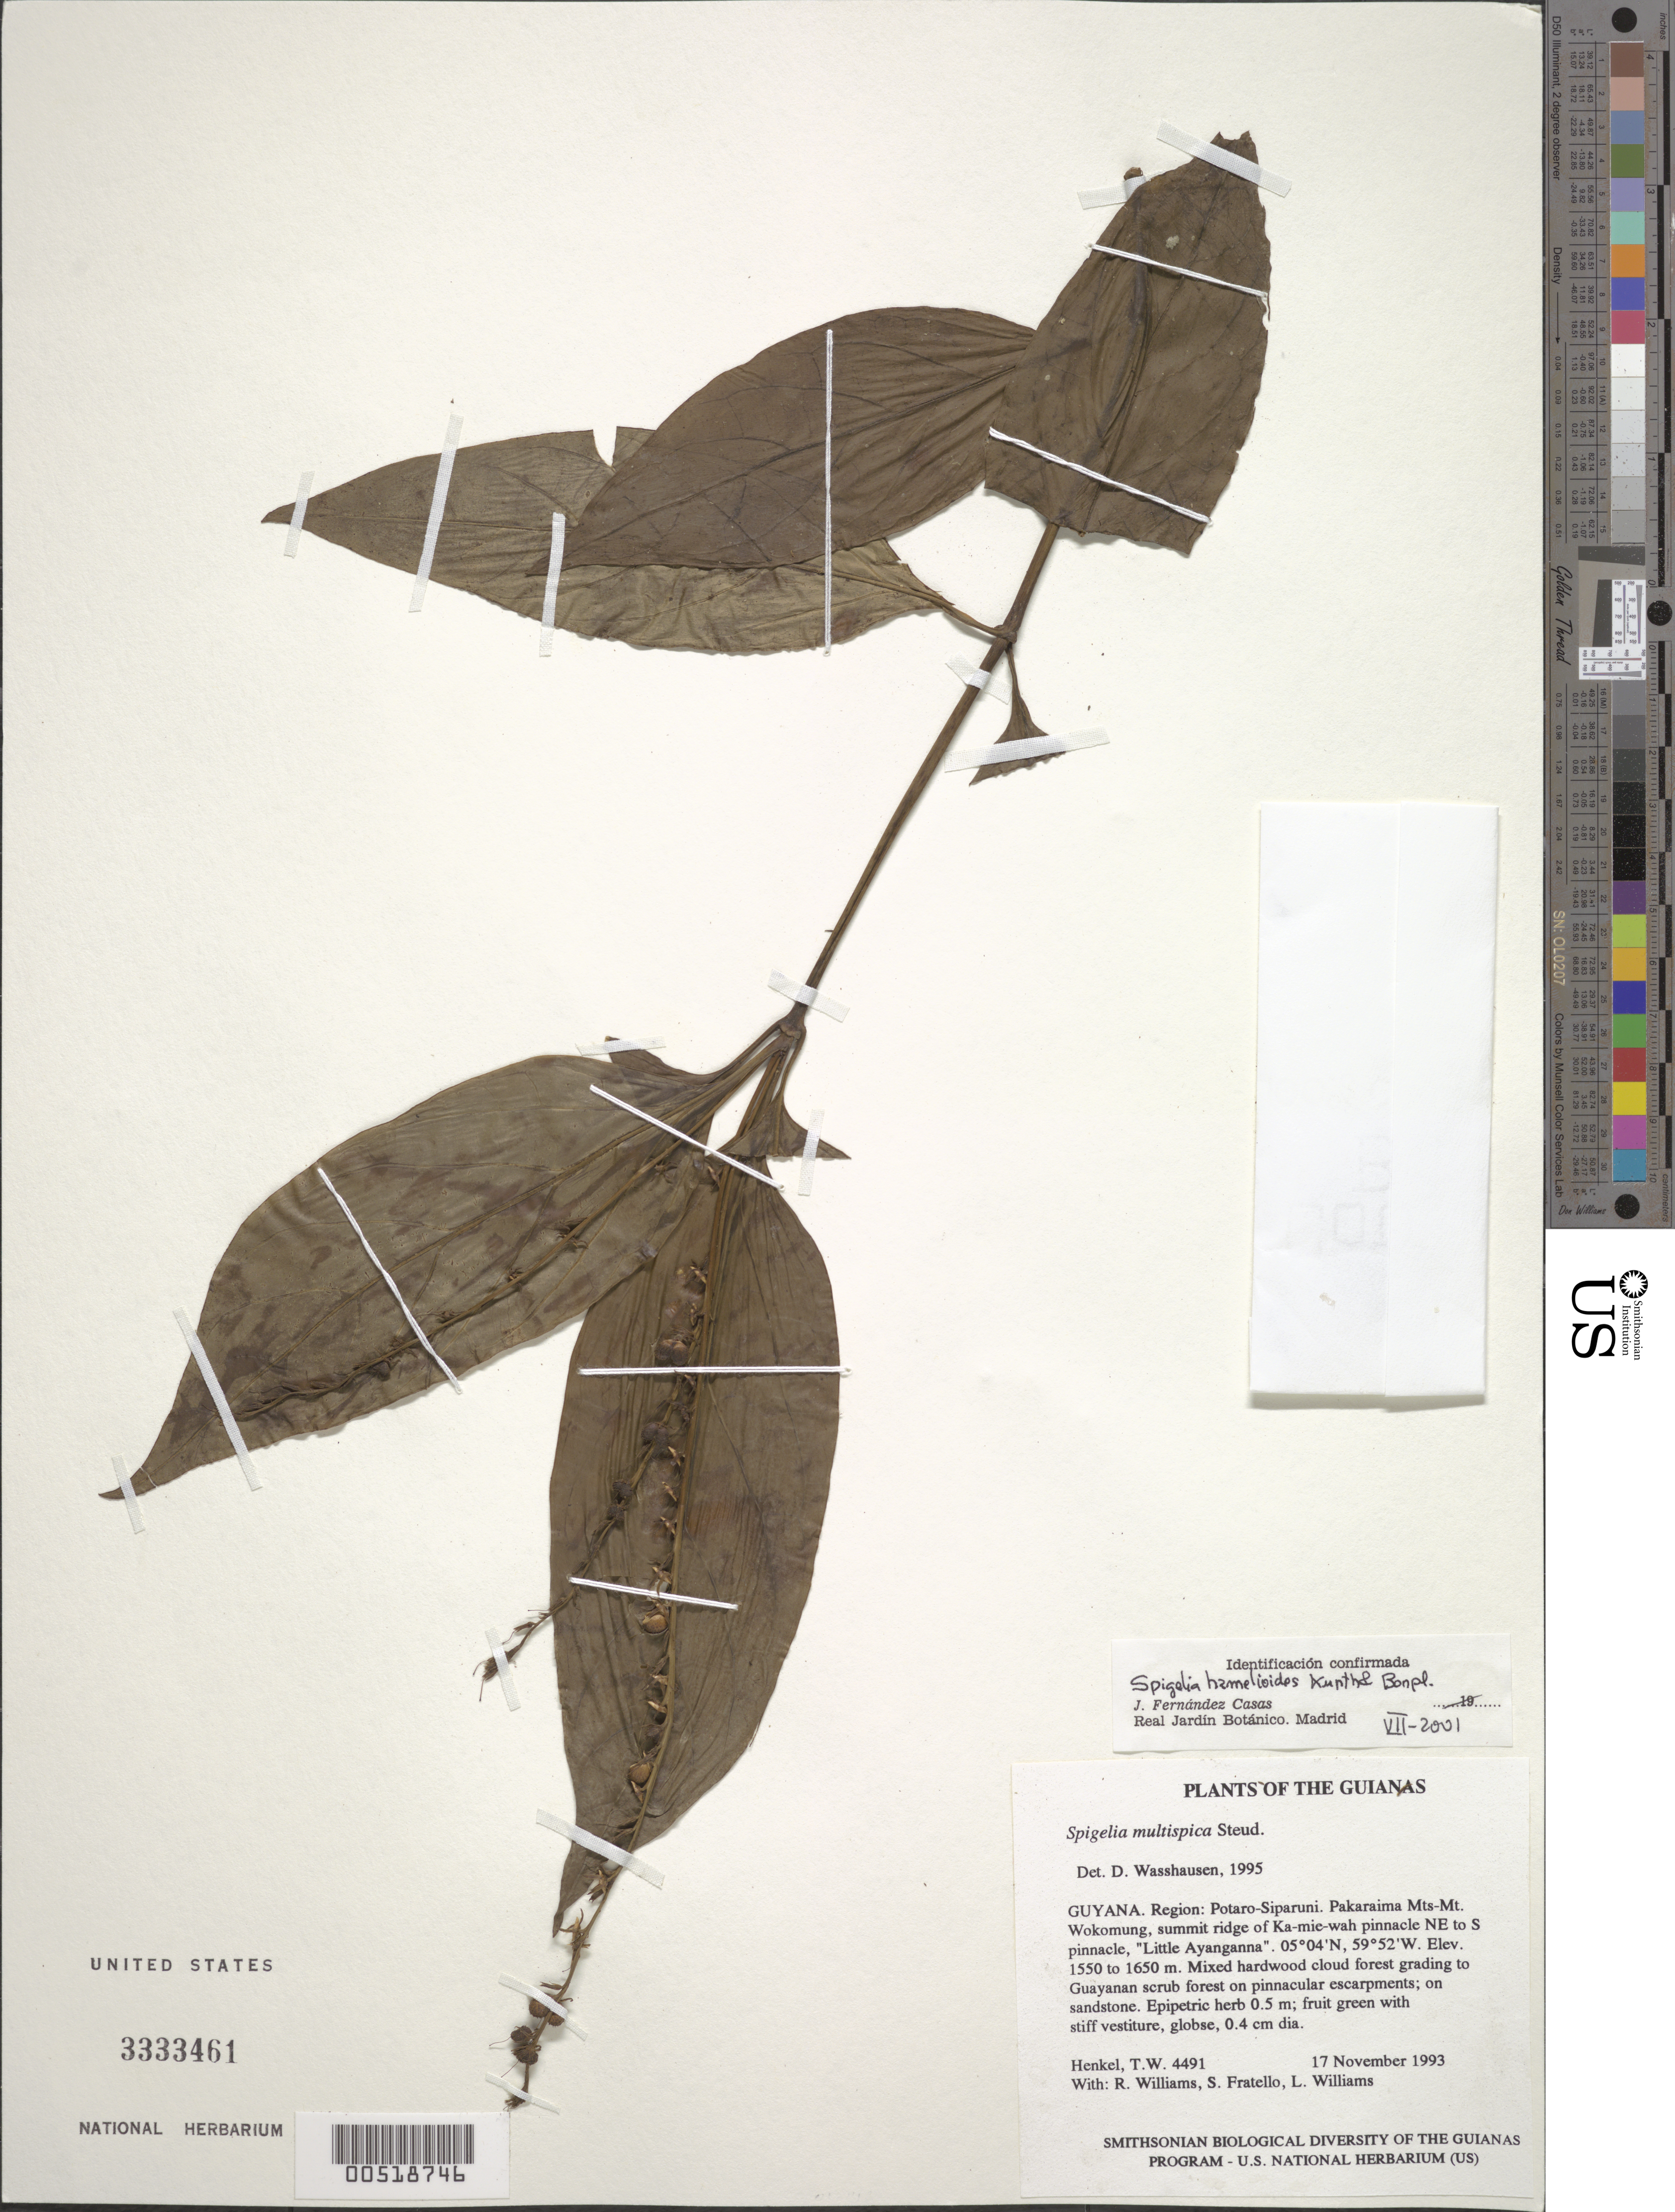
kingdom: Plantae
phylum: Tracheophyta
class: Magnoliopsida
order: Gentianales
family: Loganiaceae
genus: Spigelia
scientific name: Spigelia multispica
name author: Steud.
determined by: Fernández Casas, F. J.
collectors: T. Henkel, R. Williams, S. Fratello & L. Williams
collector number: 4491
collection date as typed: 17 November 1993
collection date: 1993-11-17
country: Guyana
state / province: Potaro-Siparuni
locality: Pakaraima Mts-Mt. Wokomung, summit ridge of Ka-mie-wah pinnacle NE to S pinnacle, "Little Ayanganna"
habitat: Mixed hardwood cloud forest grading to Guayanan scrub forest on pinnacular escarpments; on sandstone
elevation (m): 1550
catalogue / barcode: US 3333461